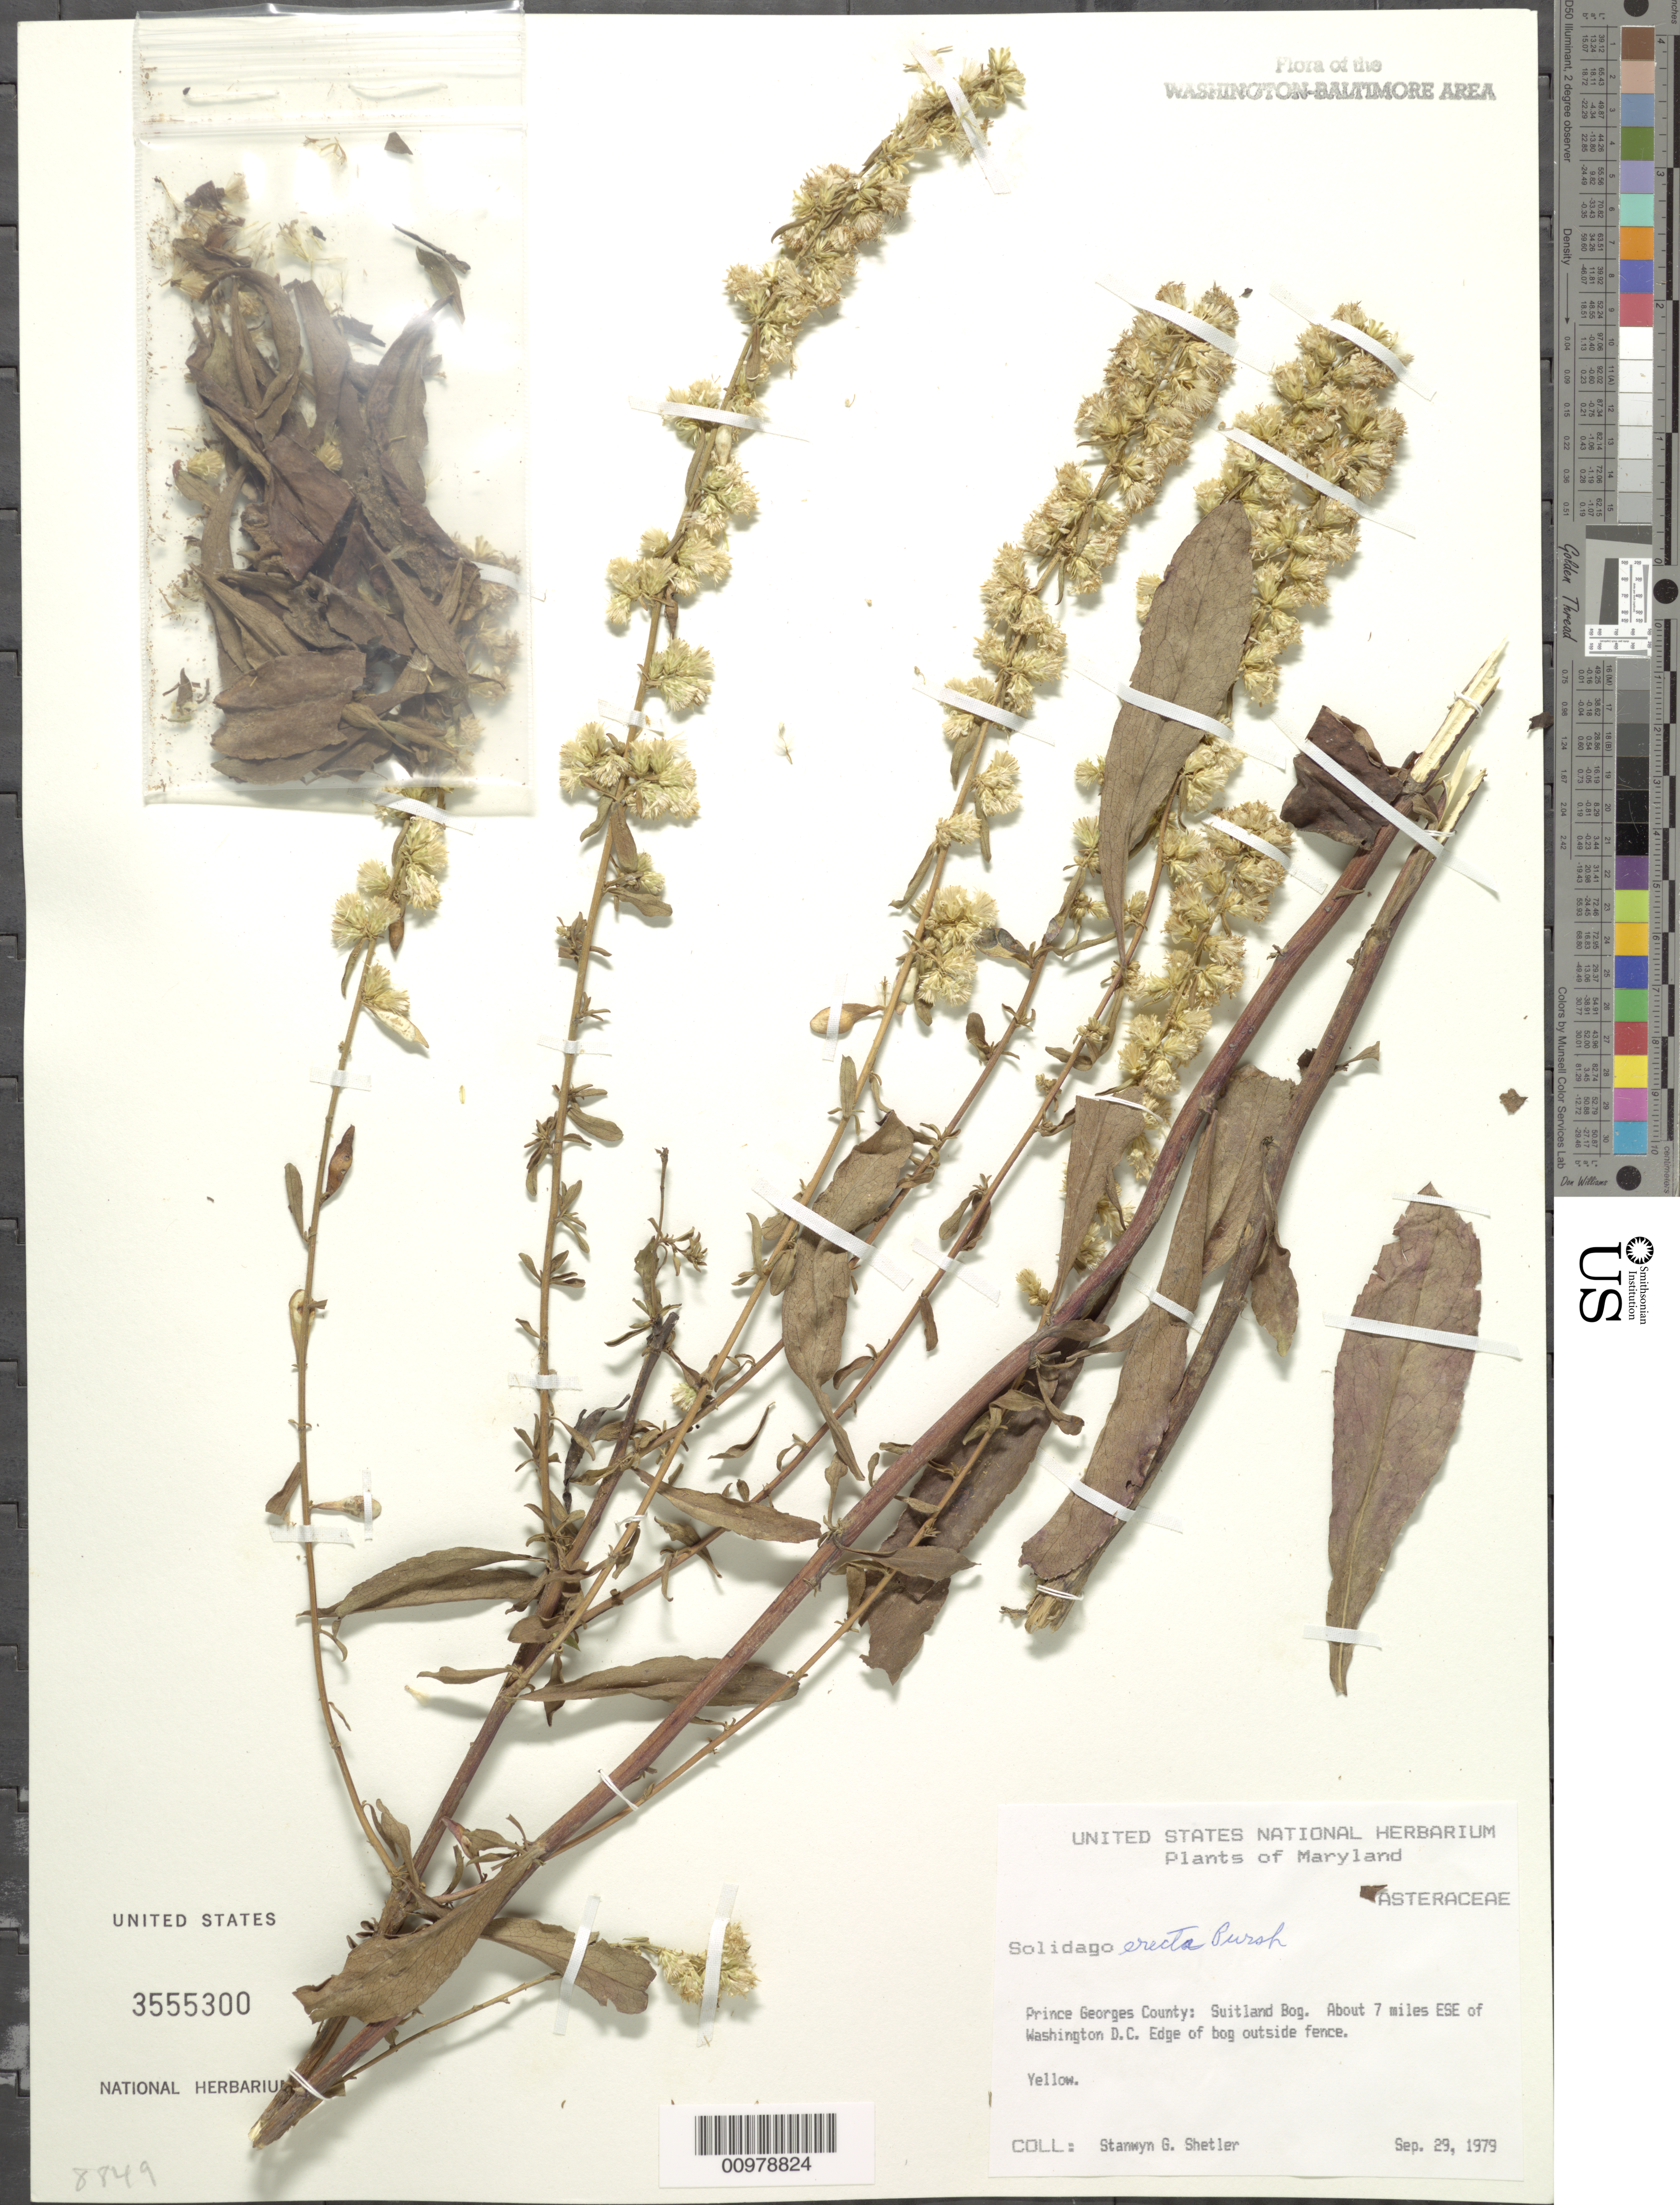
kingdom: Plantae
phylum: Tracheophyta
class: Magnoliopsida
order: Asterales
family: Asteraceae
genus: Solidago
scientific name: Solidago erecta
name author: Pursh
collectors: S. Shetler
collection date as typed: Sep. 29, 1979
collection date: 1979-09-29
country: United States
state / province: Maryland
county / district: Prince George's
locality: Suitland Bog. About 7 miles ESE of Washington D.C.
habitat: edge of bog outside fence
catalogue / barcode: US 3555300